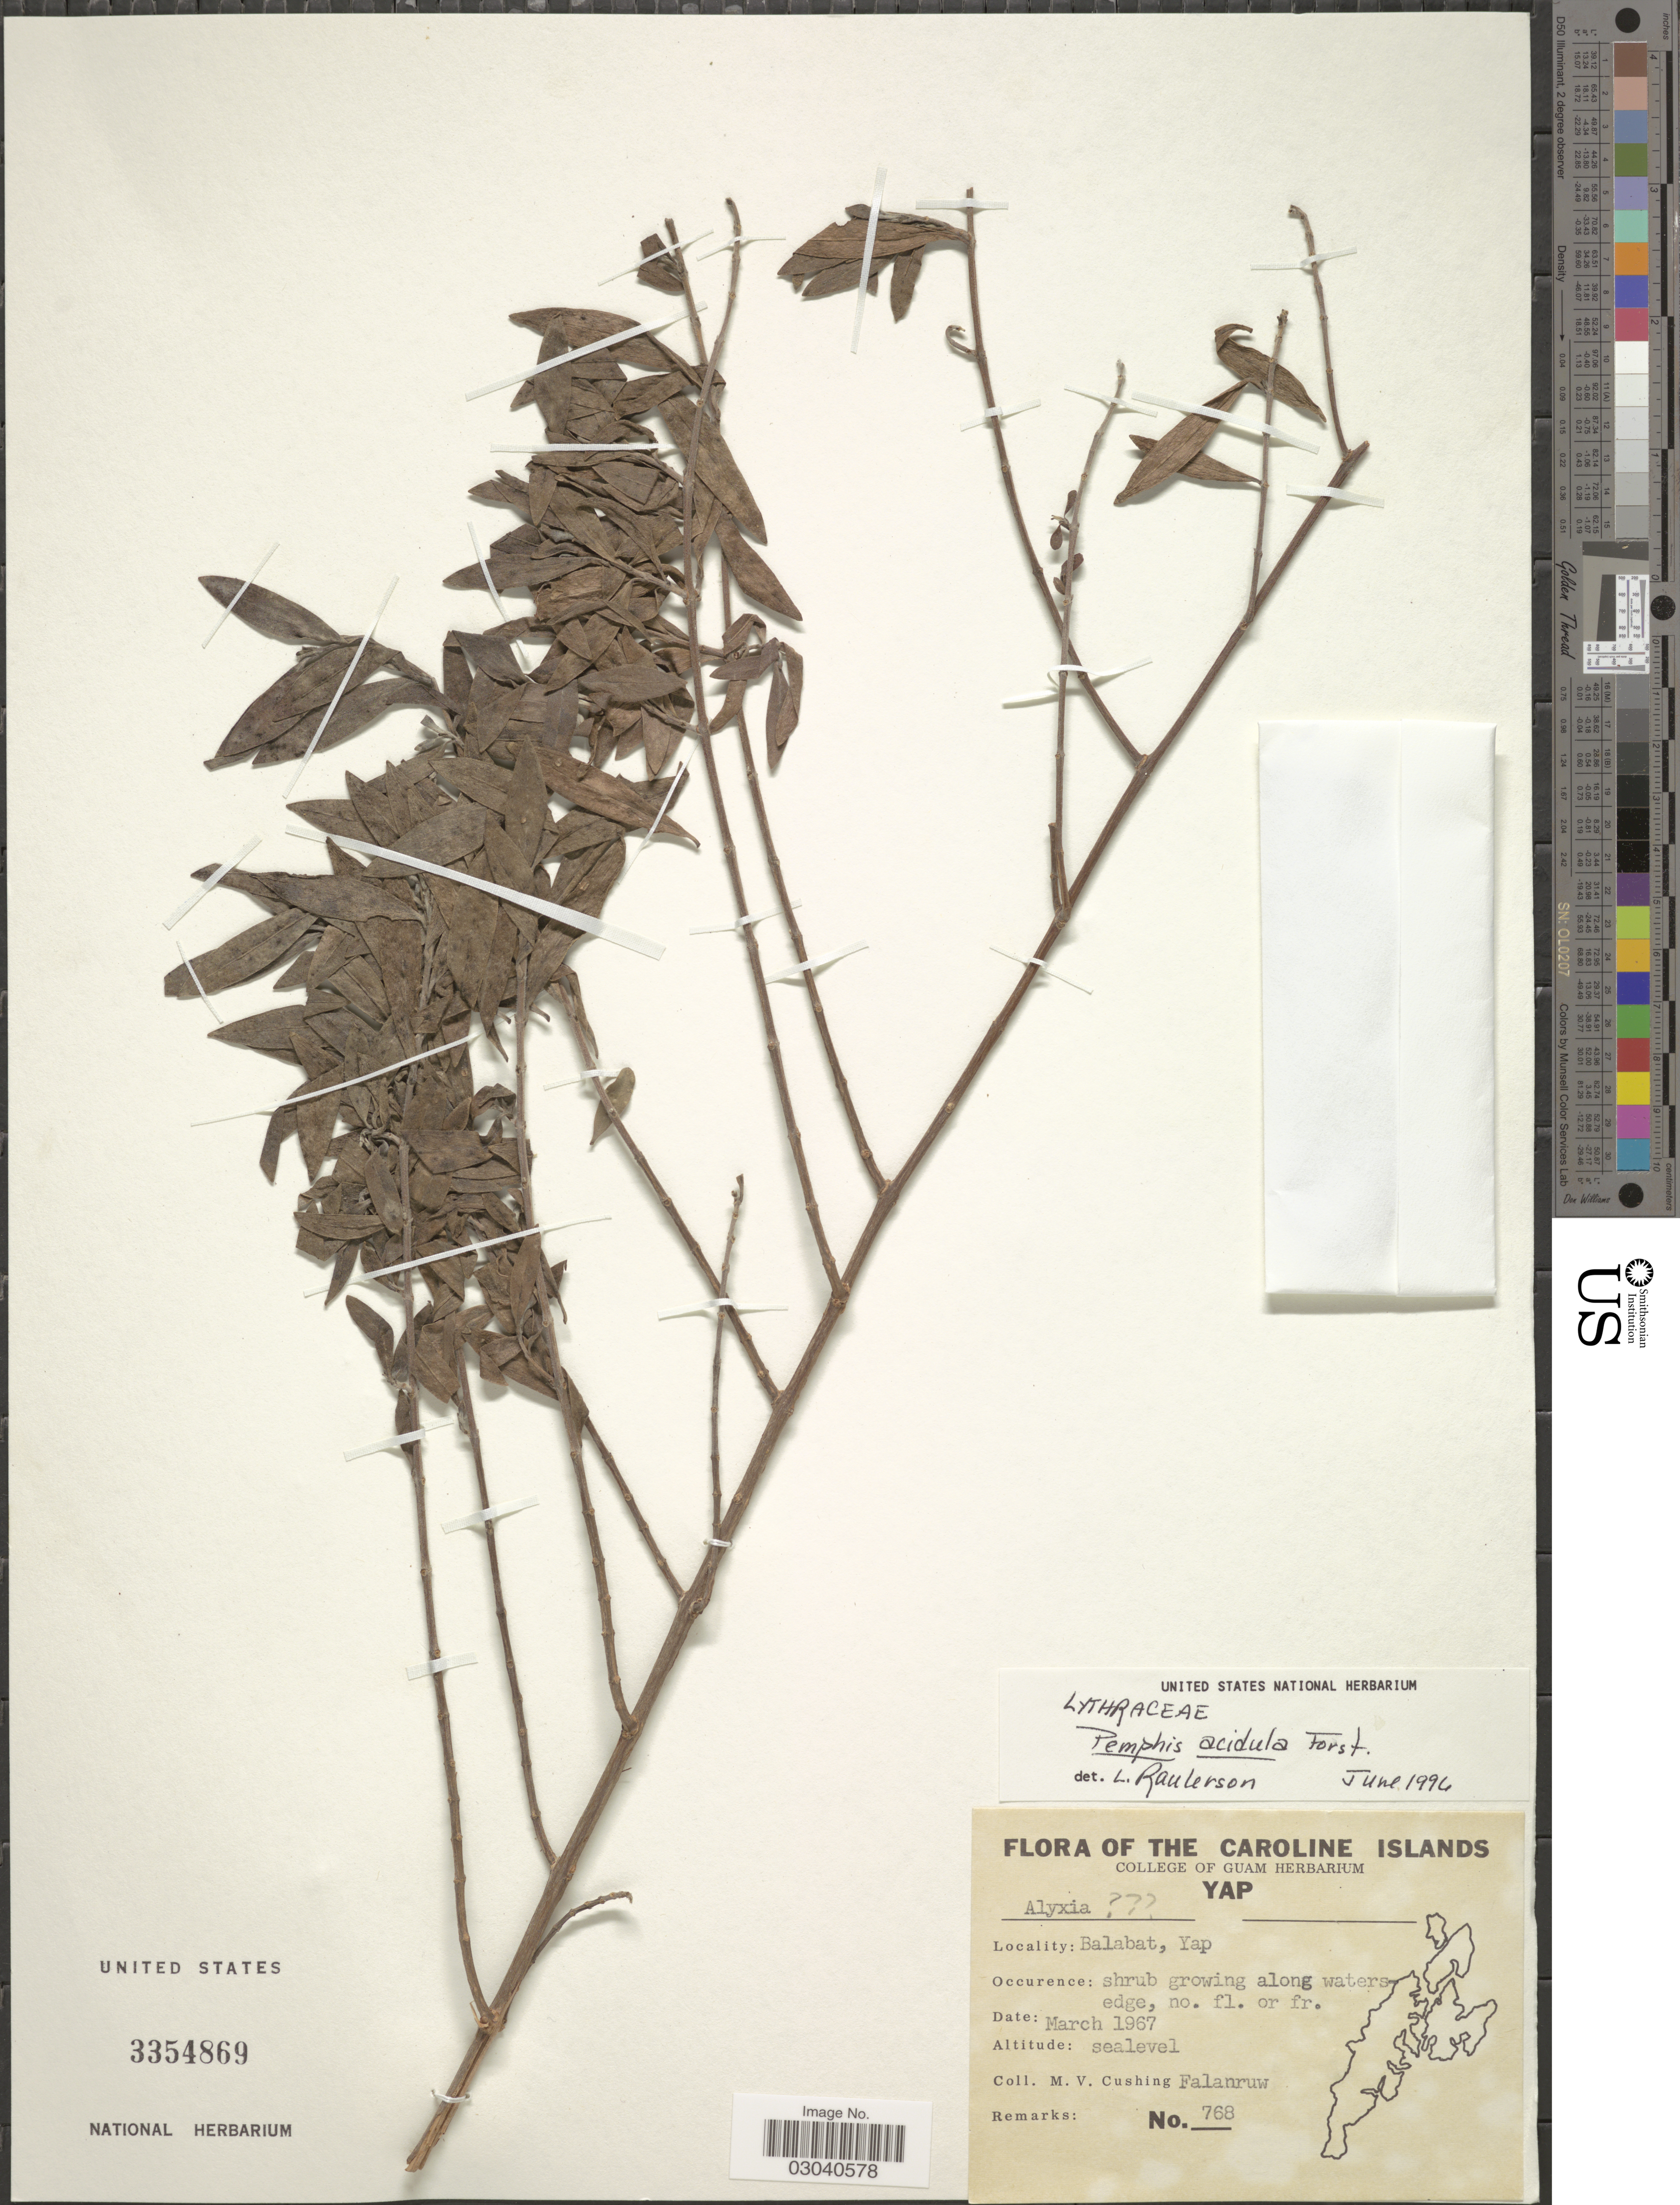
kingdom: Plantae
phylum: Tracheophyta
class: Magnoliopsida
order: Myrtales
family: Lythraceae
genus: Pemphis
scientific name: Pemphis acidula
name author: J.R. Forst. & G. Forst.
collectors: M. V. Falanruw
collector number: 768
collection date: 1967-03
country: Micronesia, Federated States of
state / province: Yap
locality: The Caroline Islands. Yap. Balabat.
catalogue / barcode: US 3354869